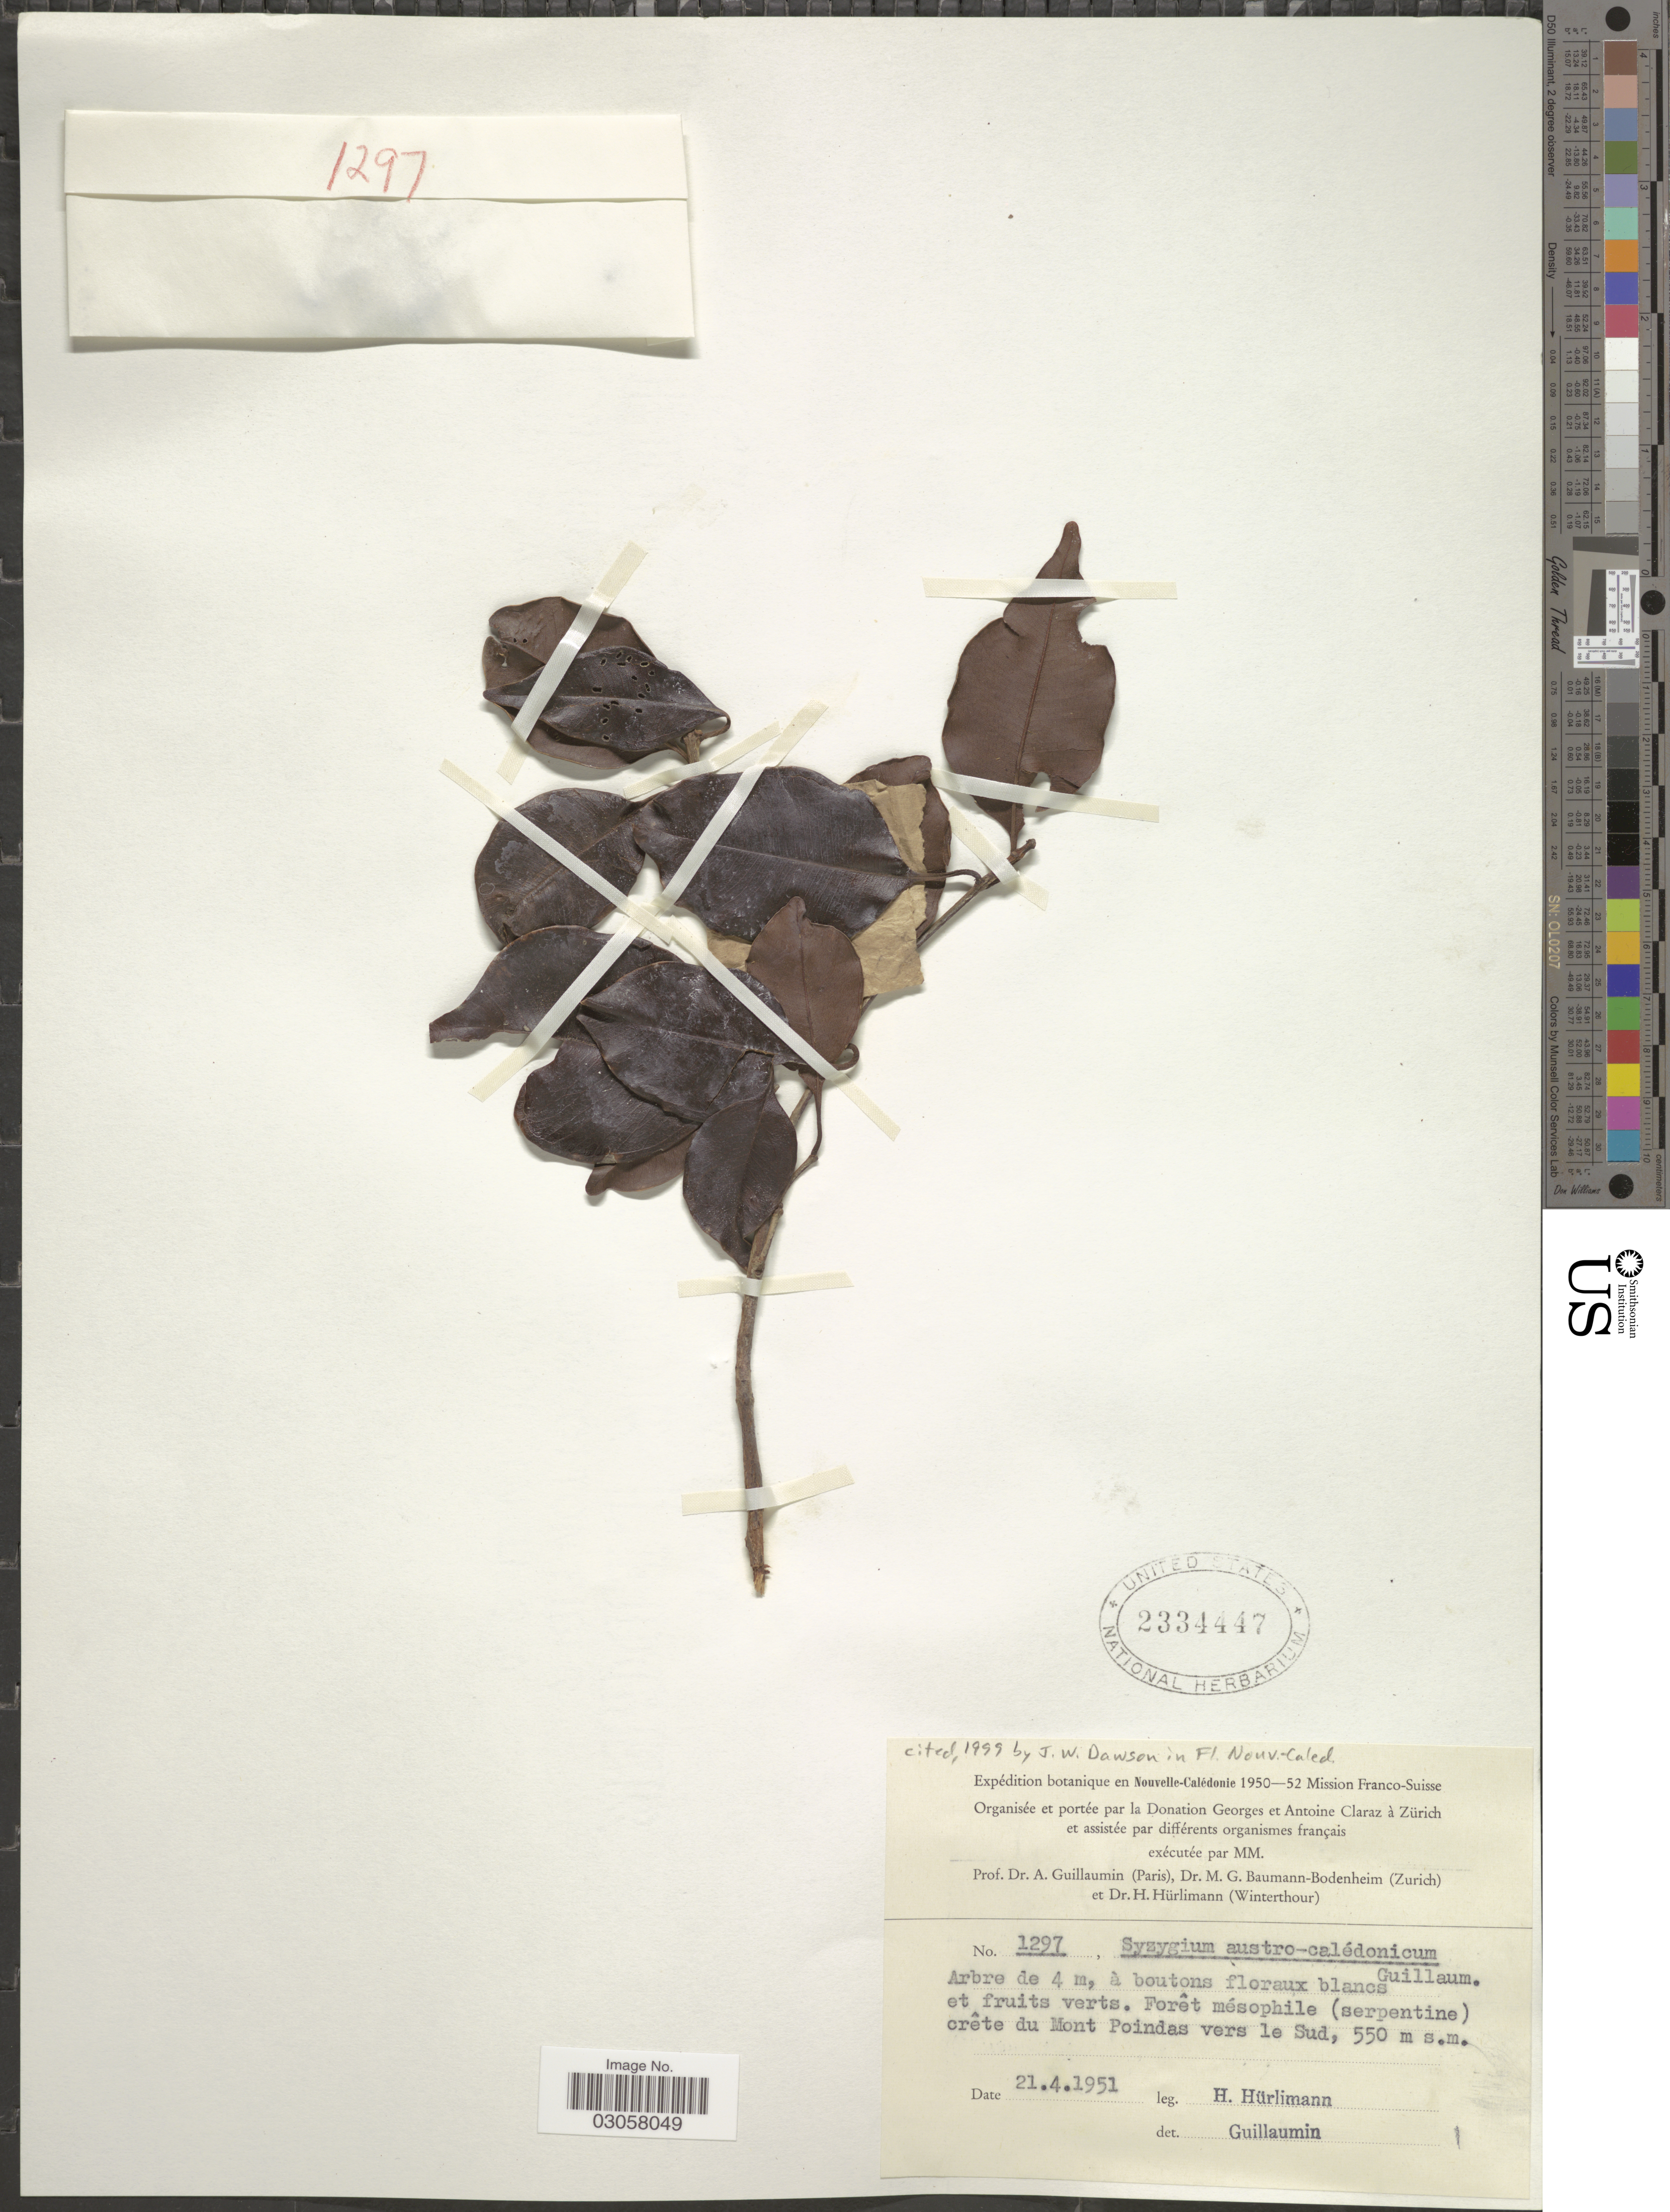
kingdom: Plantae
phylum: Tracheophyta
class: Magnoliopsida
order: Myrtales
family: Myrtaceae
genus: Syzygium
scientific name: Syzygium austro-caledonicum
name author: (Seem.) Guillaumin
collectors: H. Hürlimann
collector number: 1297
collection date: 1951-04-21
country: New Caledonia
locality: Crête du Mont Poindas vers le Sud.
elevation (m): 550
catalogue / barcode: US 2334447